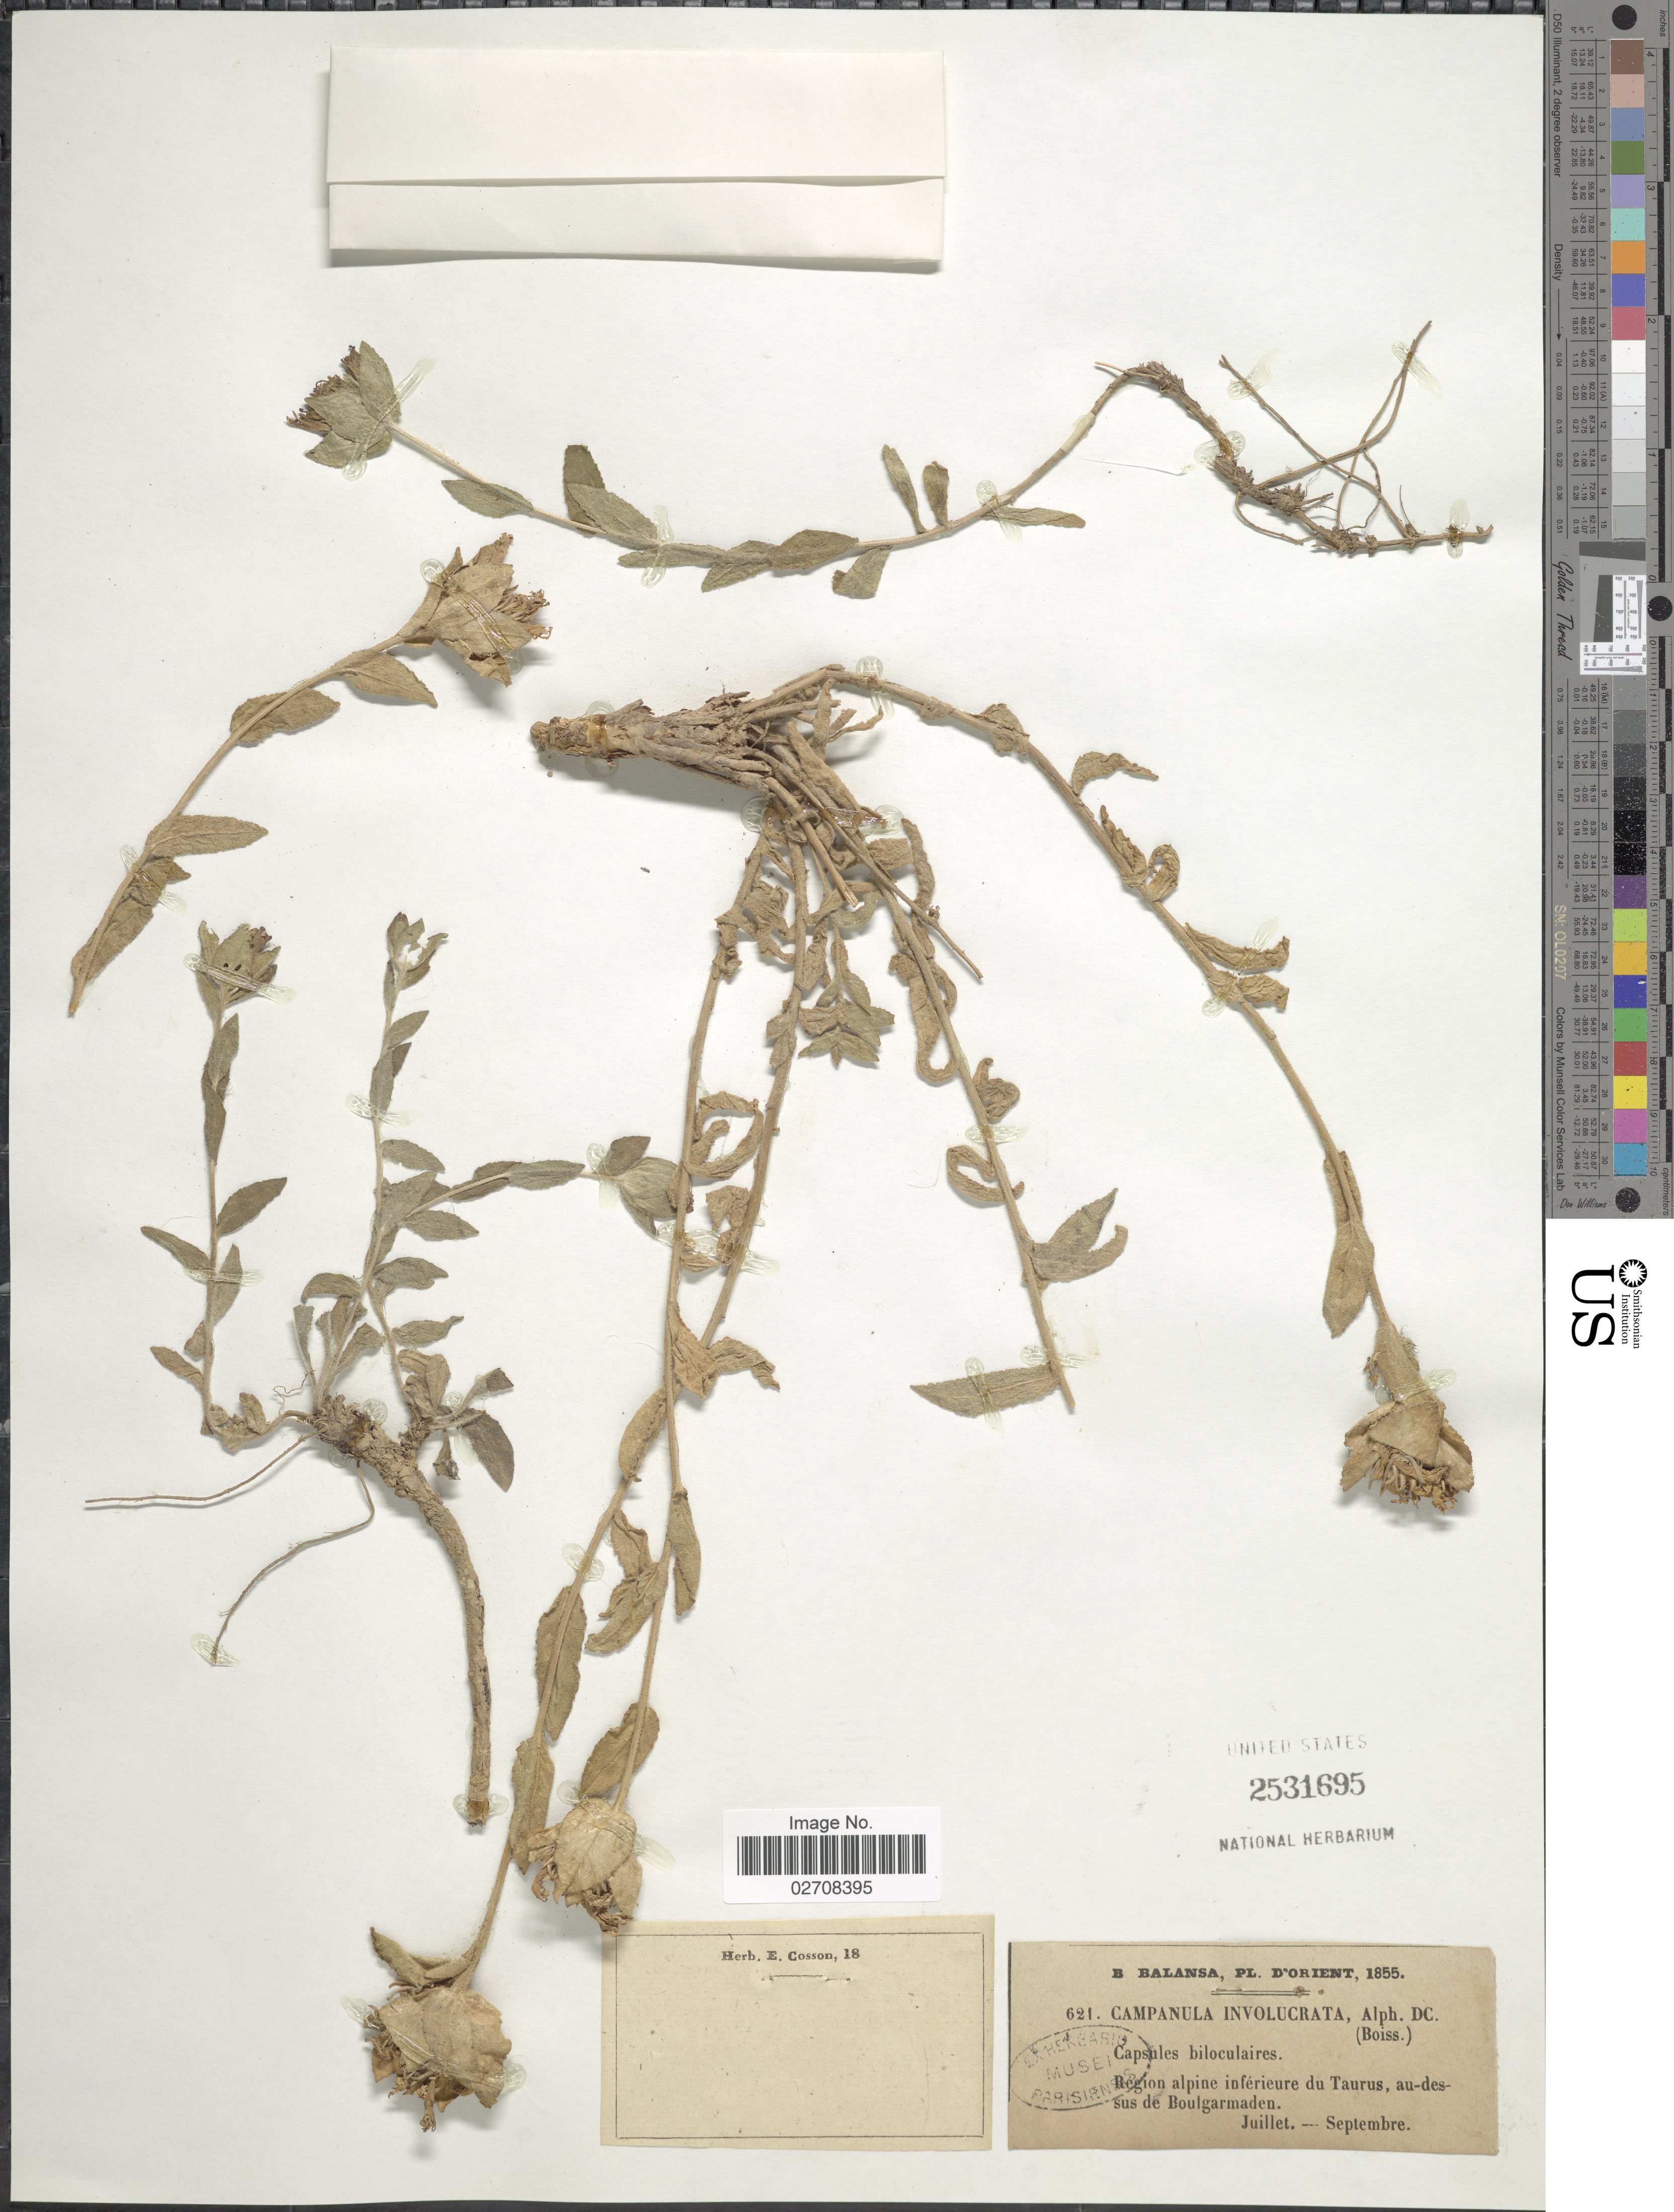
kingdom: Plantae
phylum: Tracheophyta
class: Magnoliopsida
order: Asterales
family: Campanulaceae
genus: Campanula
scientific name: Campanula involucrata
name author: Aucher ex A. DC.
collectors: B. Balansa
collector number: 621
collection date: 1855-07/1855-09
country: Turkey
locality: D'Orient. region alpine inferieure du Taurus, au-dessus de Boulgarmaden.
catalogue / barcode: US 2531695